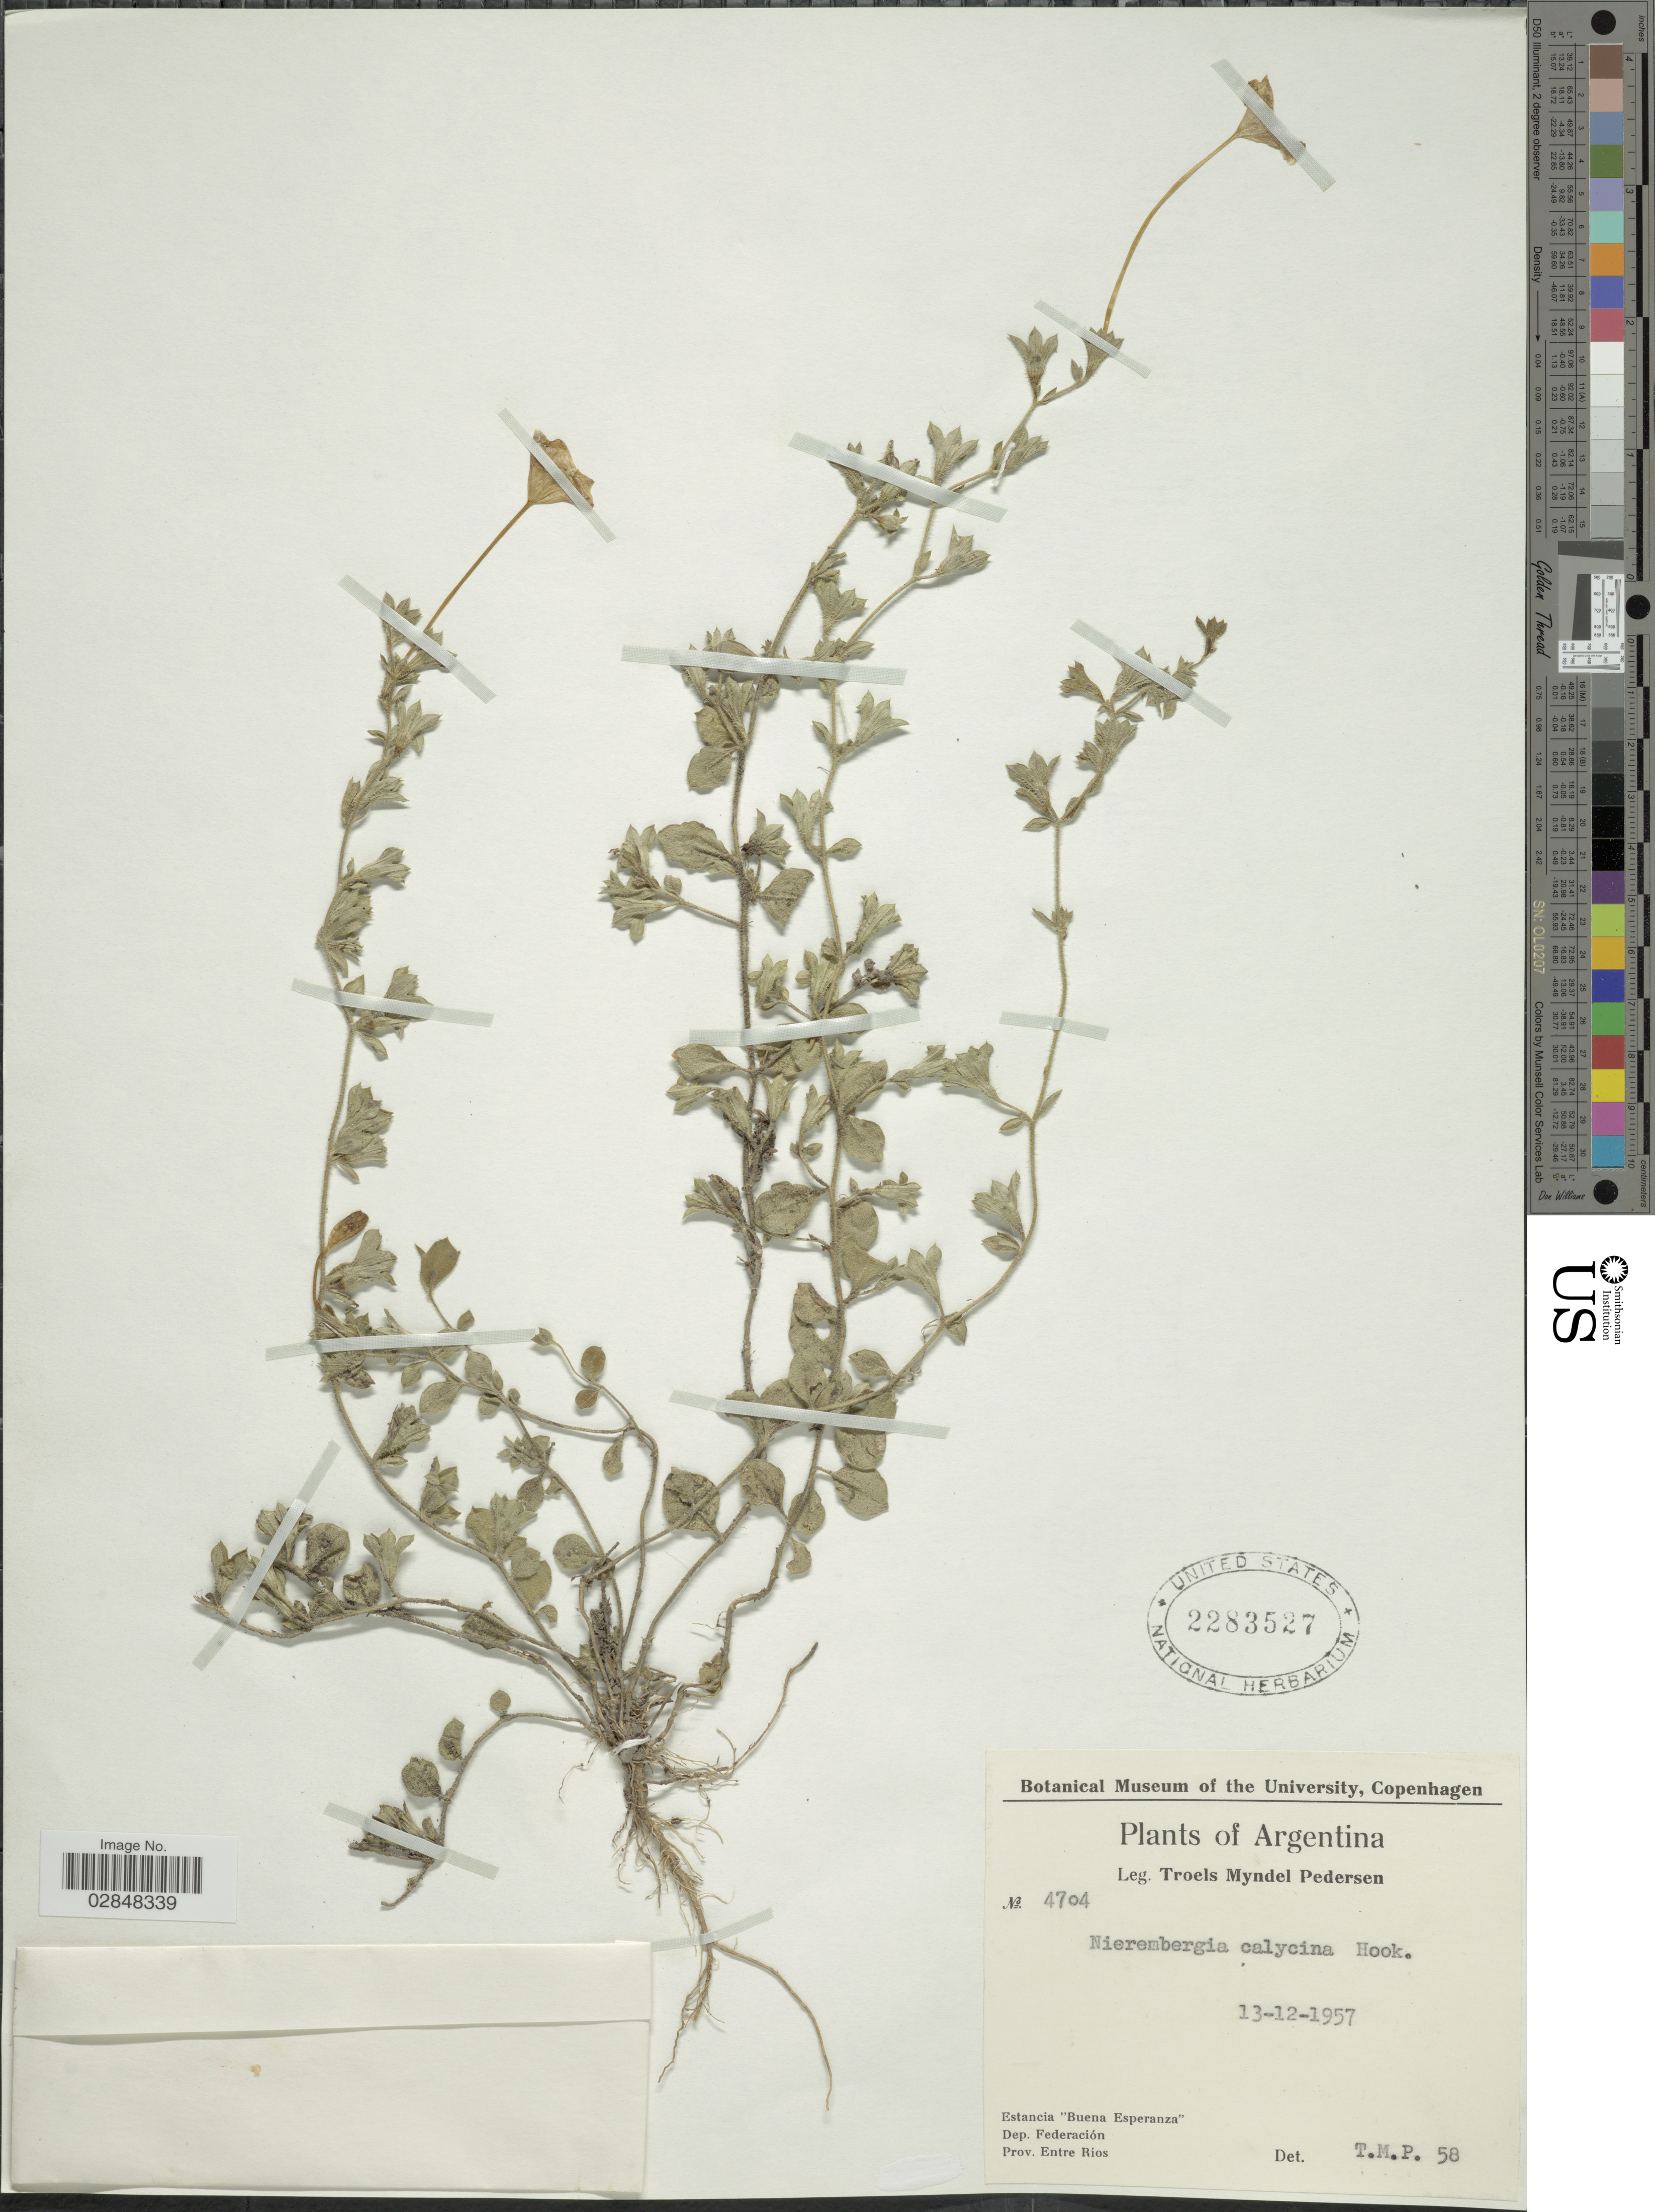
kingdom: Plantae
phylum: Tracheophyta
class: Magnoliopsida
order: Solanales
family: Solanaceae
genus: Nierembergia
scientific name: Nierembergia calycina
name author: Hook.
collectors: T. Pederson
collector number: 4704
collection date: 1957-12-13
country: Argentina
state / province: Entre Rios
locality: Estancia "Buena Esperanza". Dep. Federación.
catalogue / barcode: US 2283527